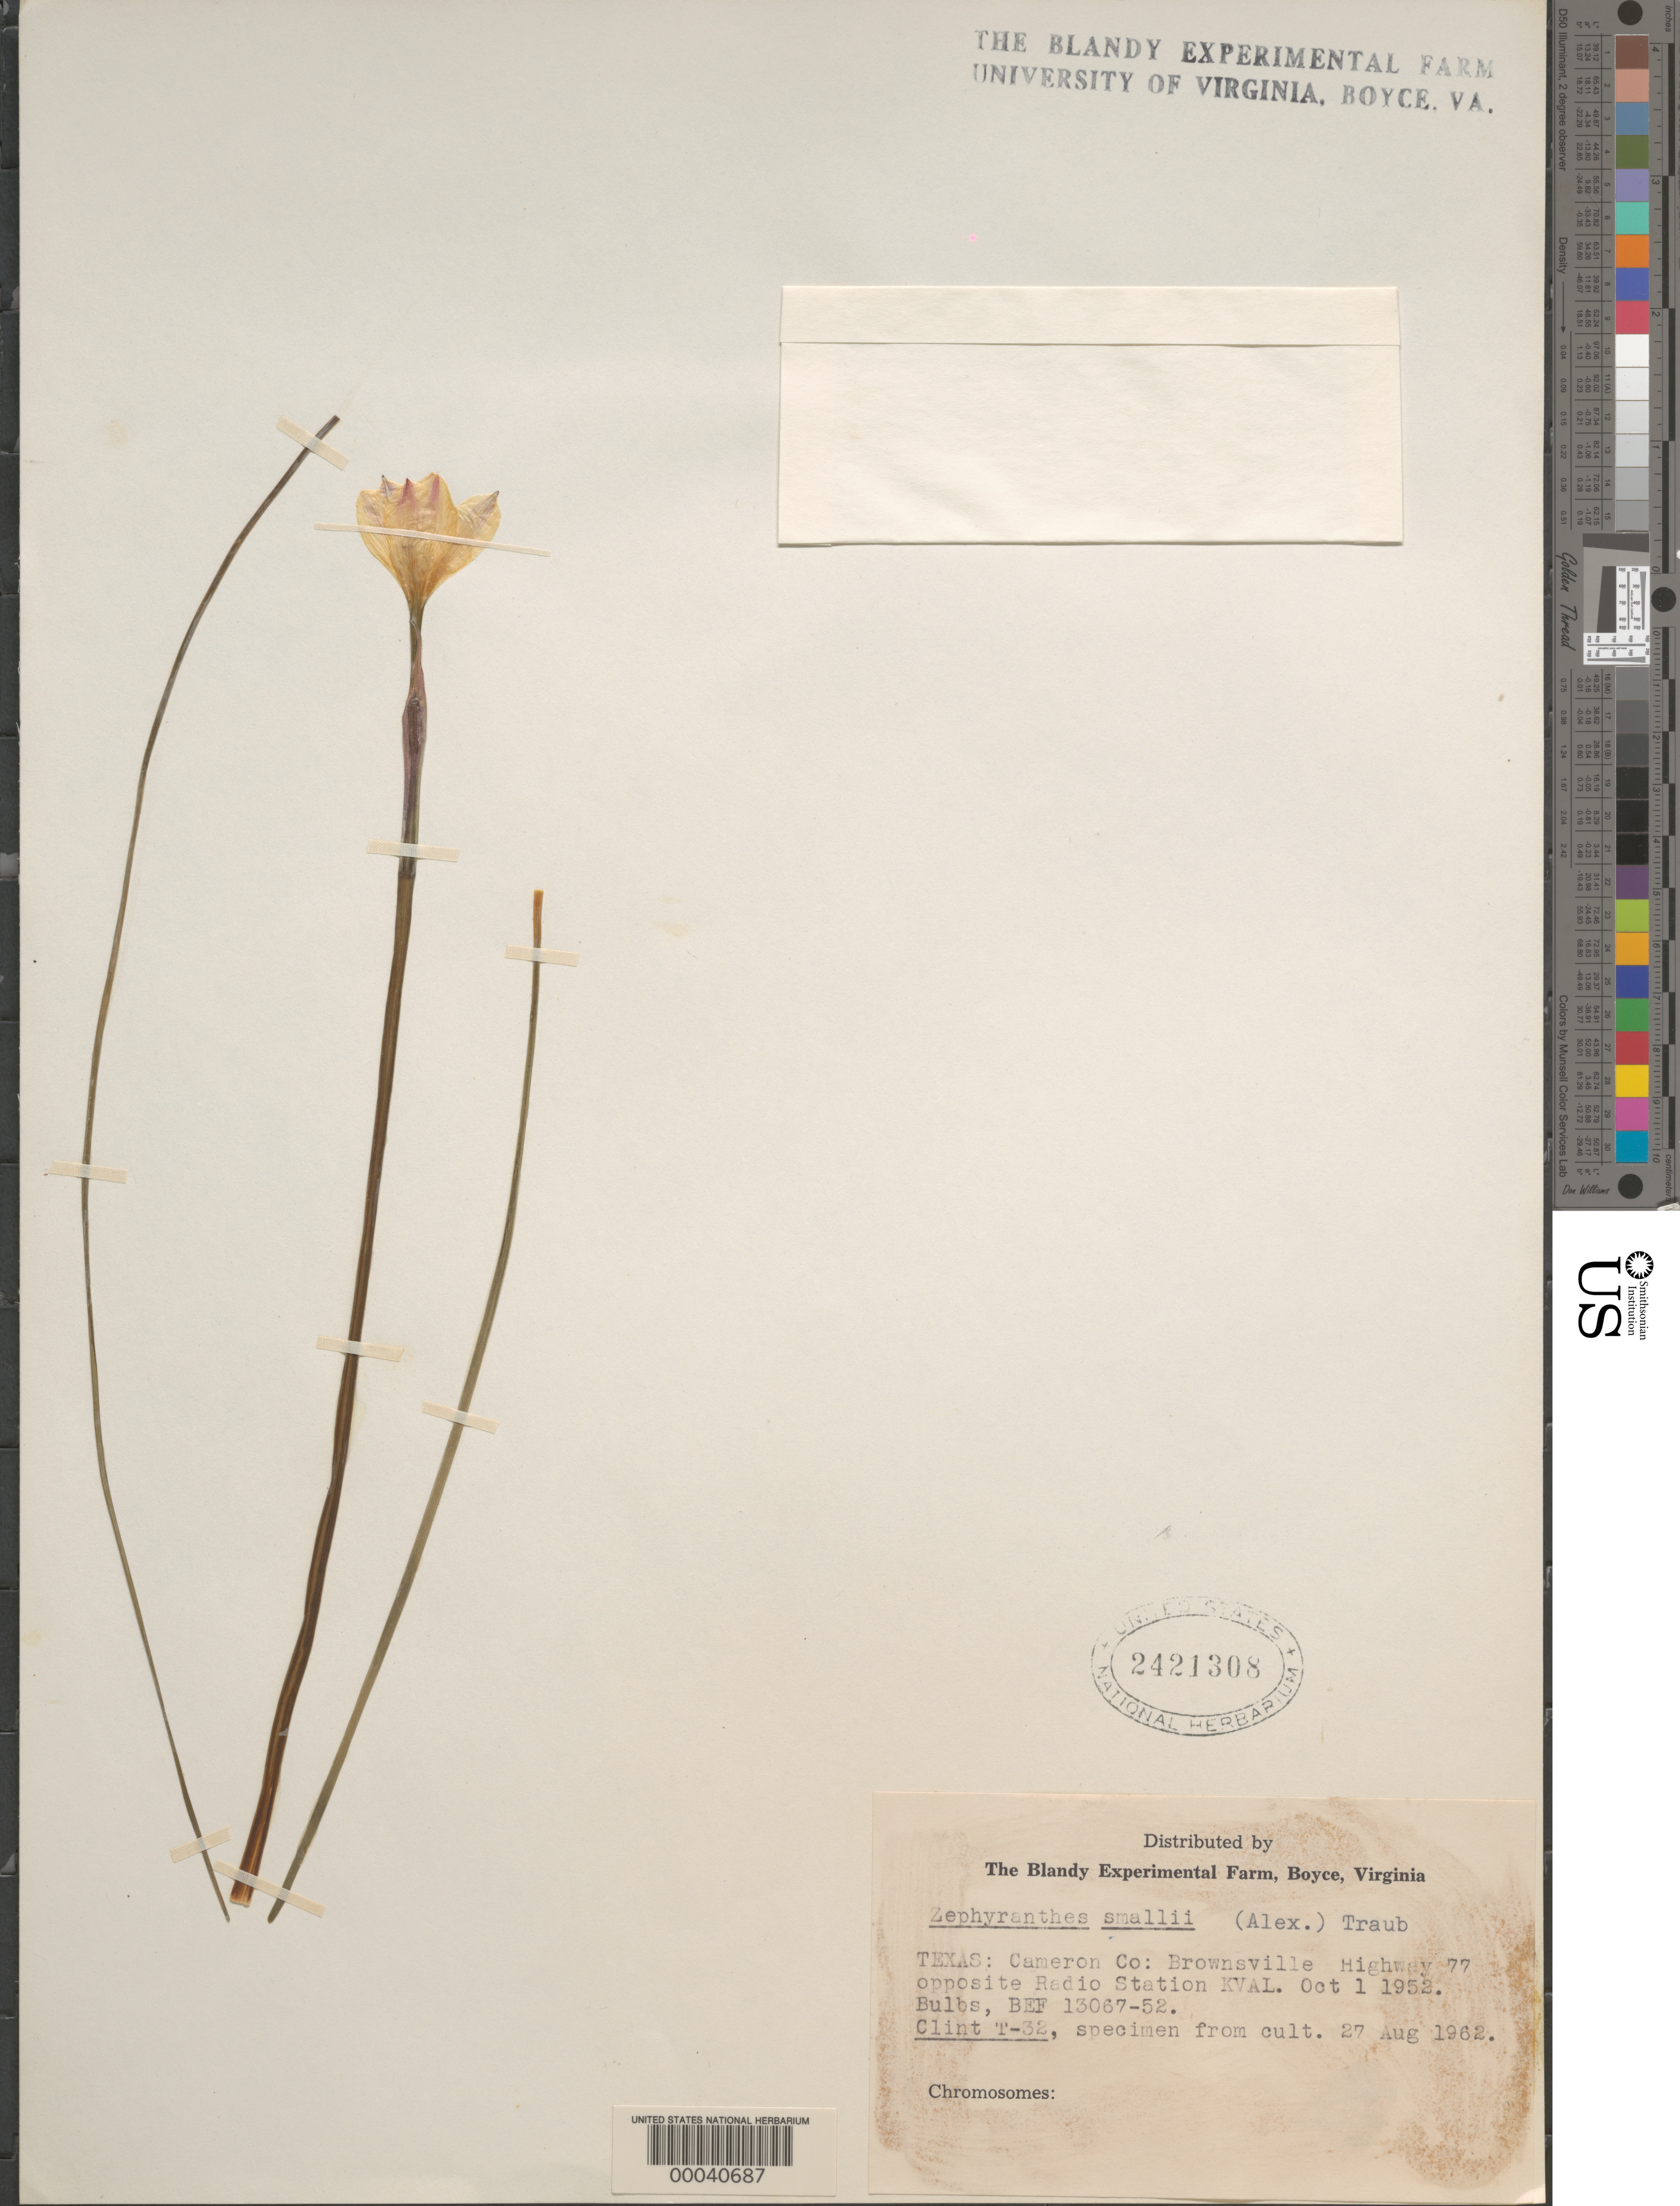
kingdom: Plantae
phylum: Tracheophyta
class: Liliopsida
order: Asparagales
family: Amaryllidaceae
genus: Zephyranthes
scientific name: Zephyranthes smallii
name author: (Alexander) Traub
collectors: M. Clint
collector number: T-32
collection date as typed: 01 Oct 1952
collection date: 1952-10-01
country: United States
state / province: Texas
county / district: Cameron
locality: Brownsville, hwy 77, opposite radio station kval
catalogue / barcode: US 2421308